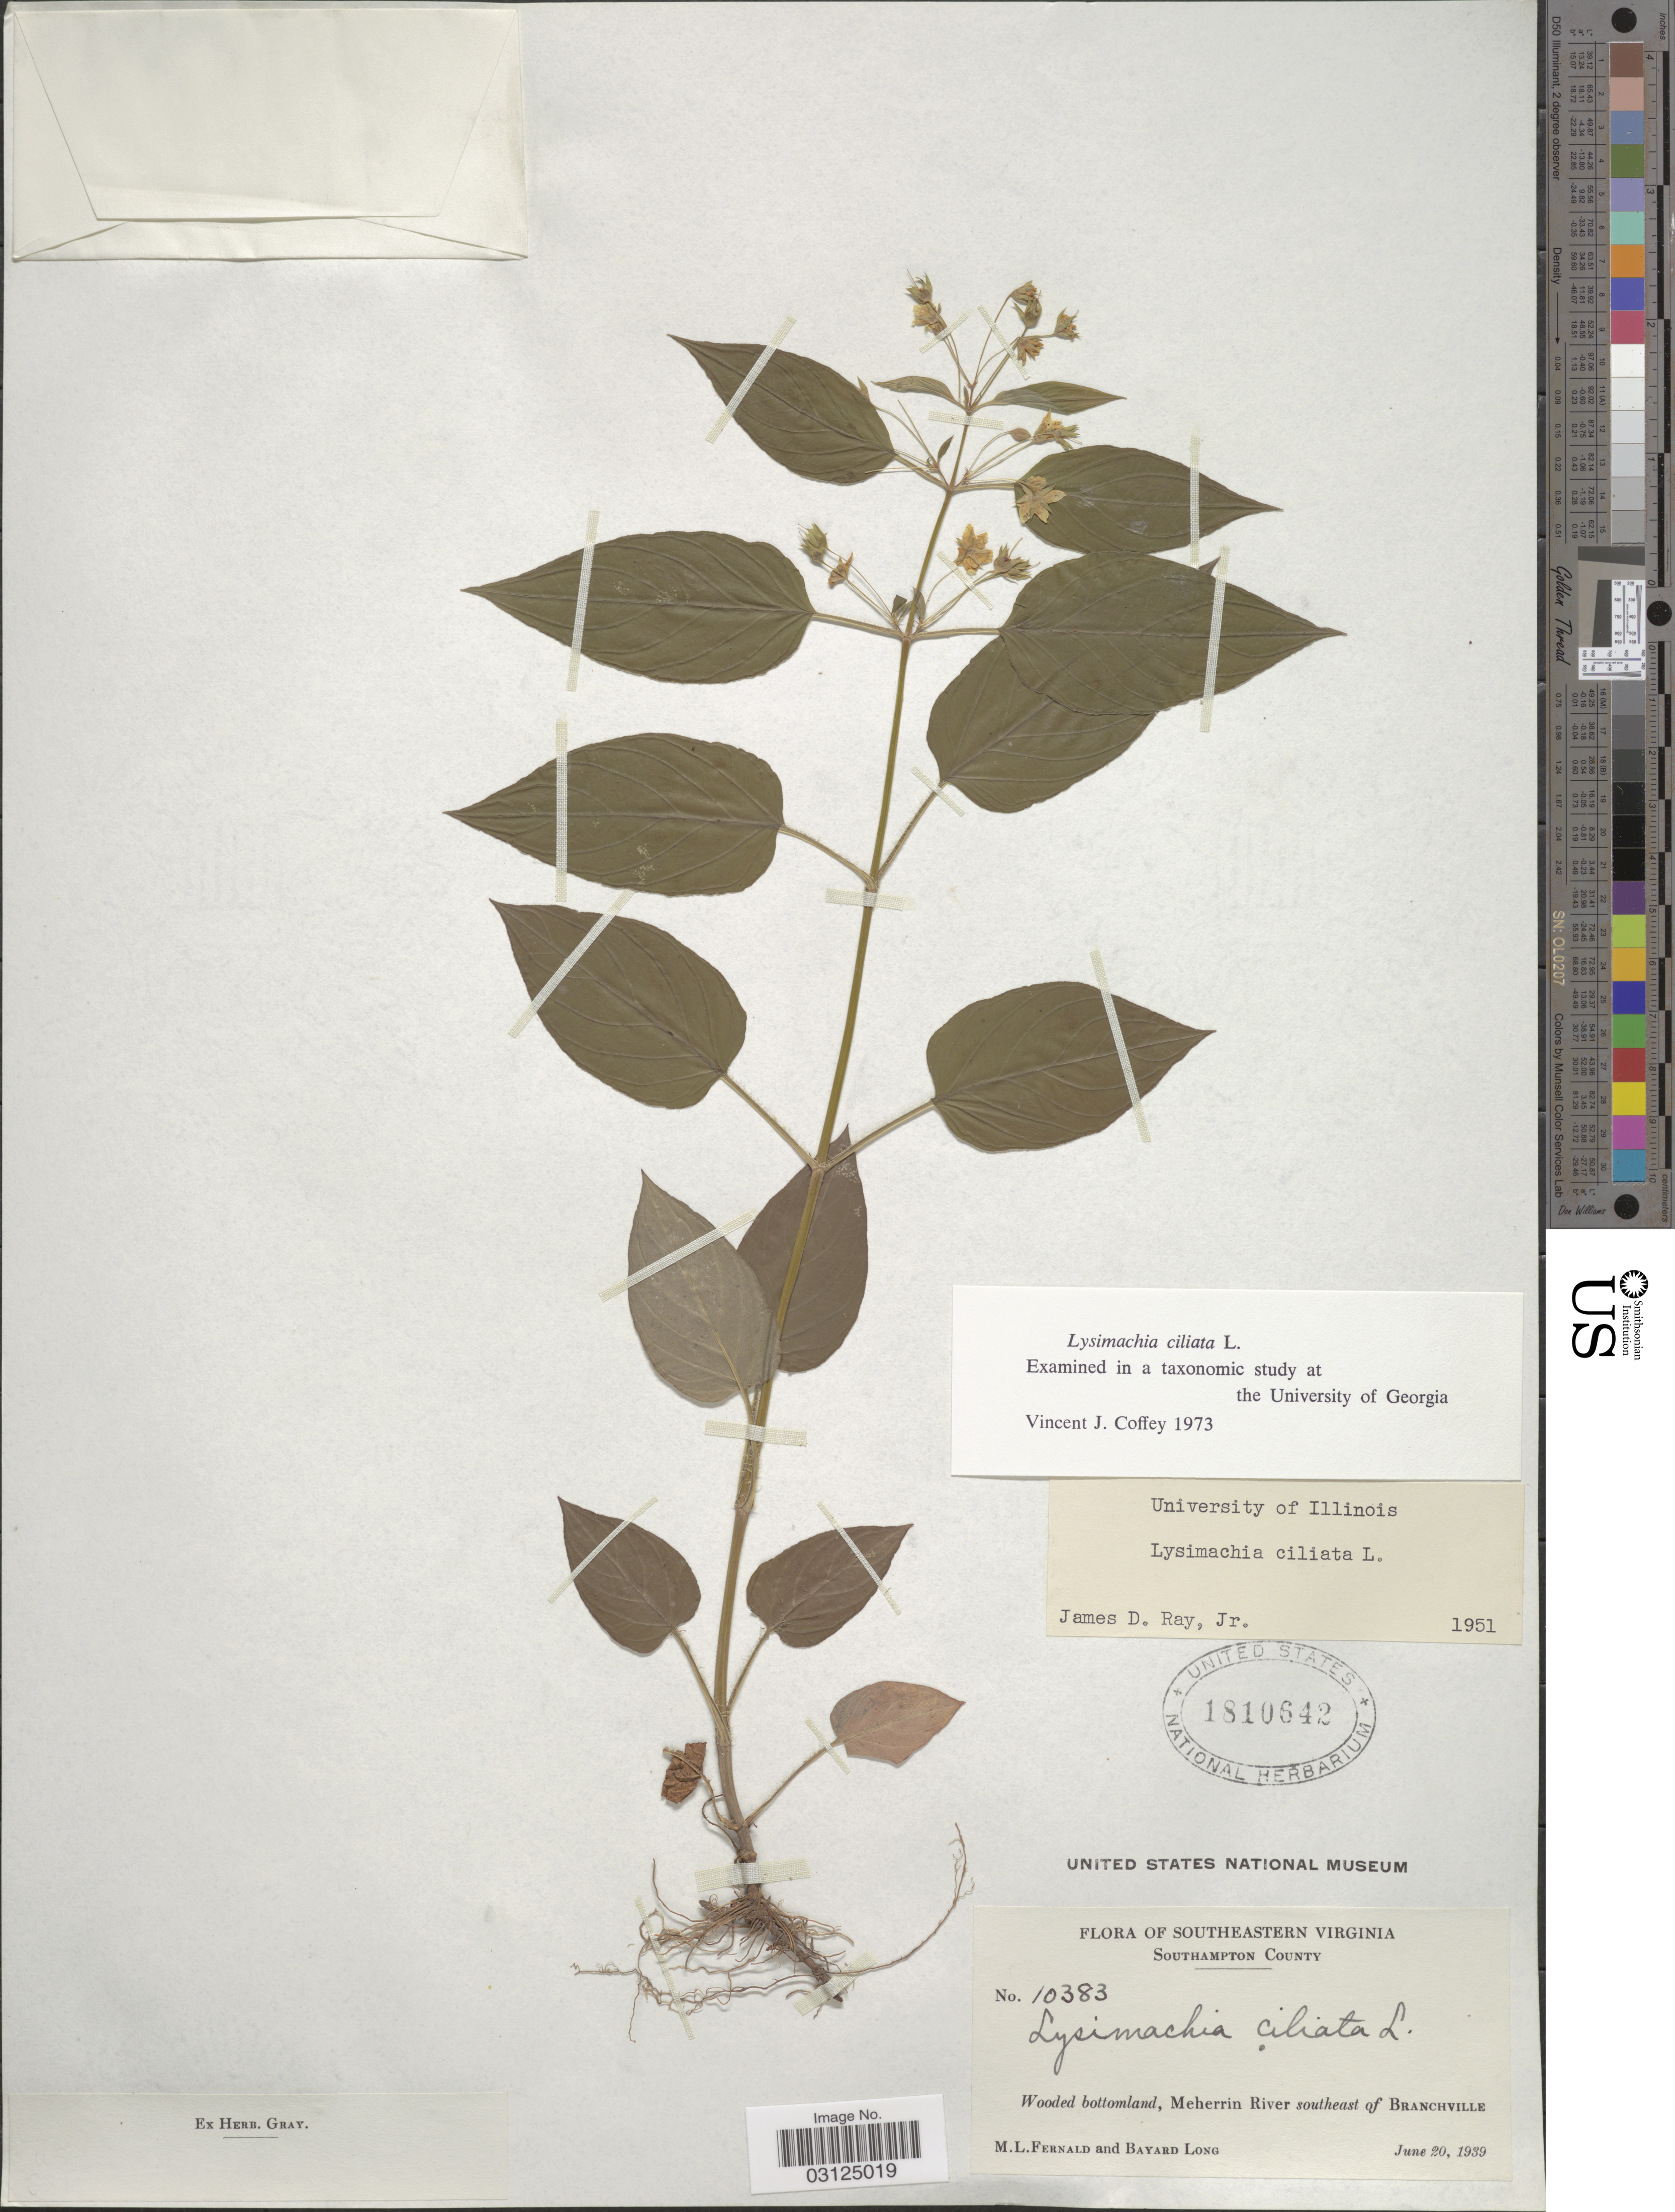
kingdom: Plantae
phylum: Tracheophyta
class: Magnoliopsida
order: Ericales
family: Primulaceae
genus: Lysimachia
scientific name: Lysimachia ciliata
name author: L.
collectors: M. L. Fernald & B. Long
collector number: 10383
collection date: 1939-06-20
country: United States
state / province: Virginia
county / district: Southampton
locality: Southeastern Virginia. Southampton County. Wooded bottomland, Meherrin River southeast of Branchville.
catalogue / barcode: US 1810642